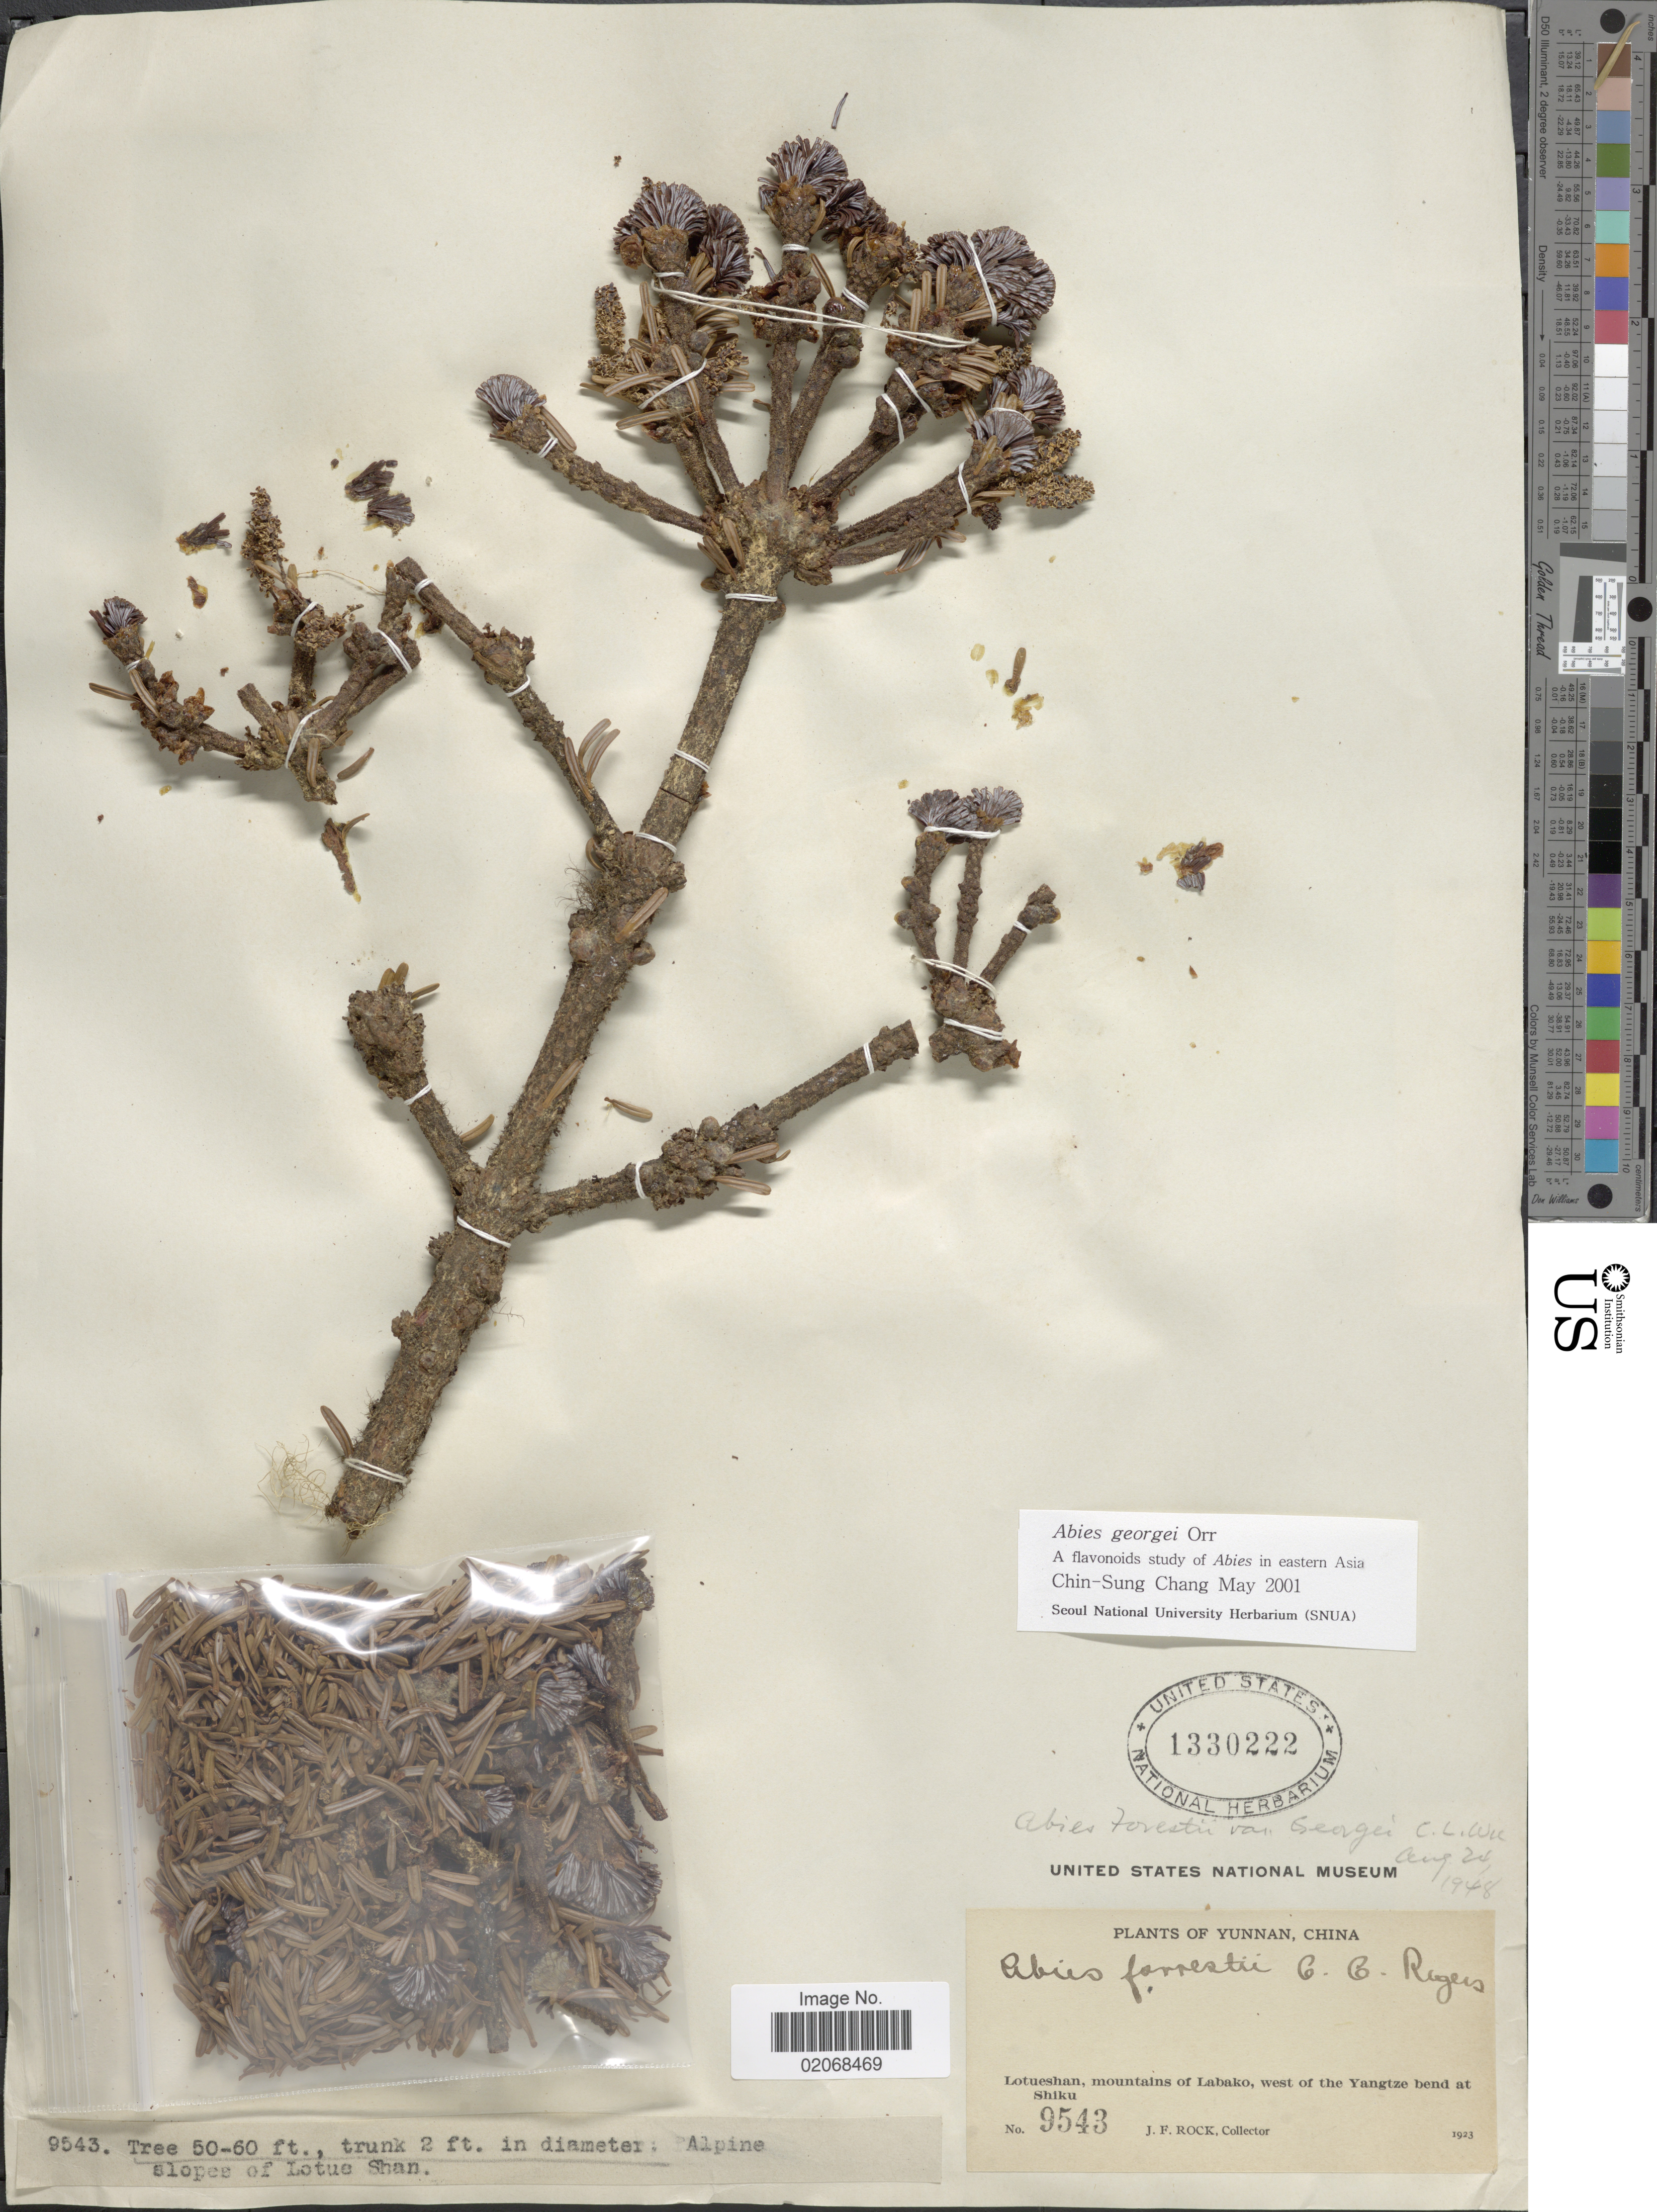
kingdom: Plantae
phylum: Tracheophyta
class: Pinopsida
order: Pinales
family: Pinaceae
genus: Abies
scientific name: Abies forrestii var. georgei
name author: (Orr) Farjon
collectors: J. Rock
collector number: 9543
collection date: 1923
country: China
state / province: Yunnan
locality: Lotueshan, mountains of Labako, west of Yangtze bend at Shiku, alpine slope of Lotue Shan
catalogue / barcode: US 1330222